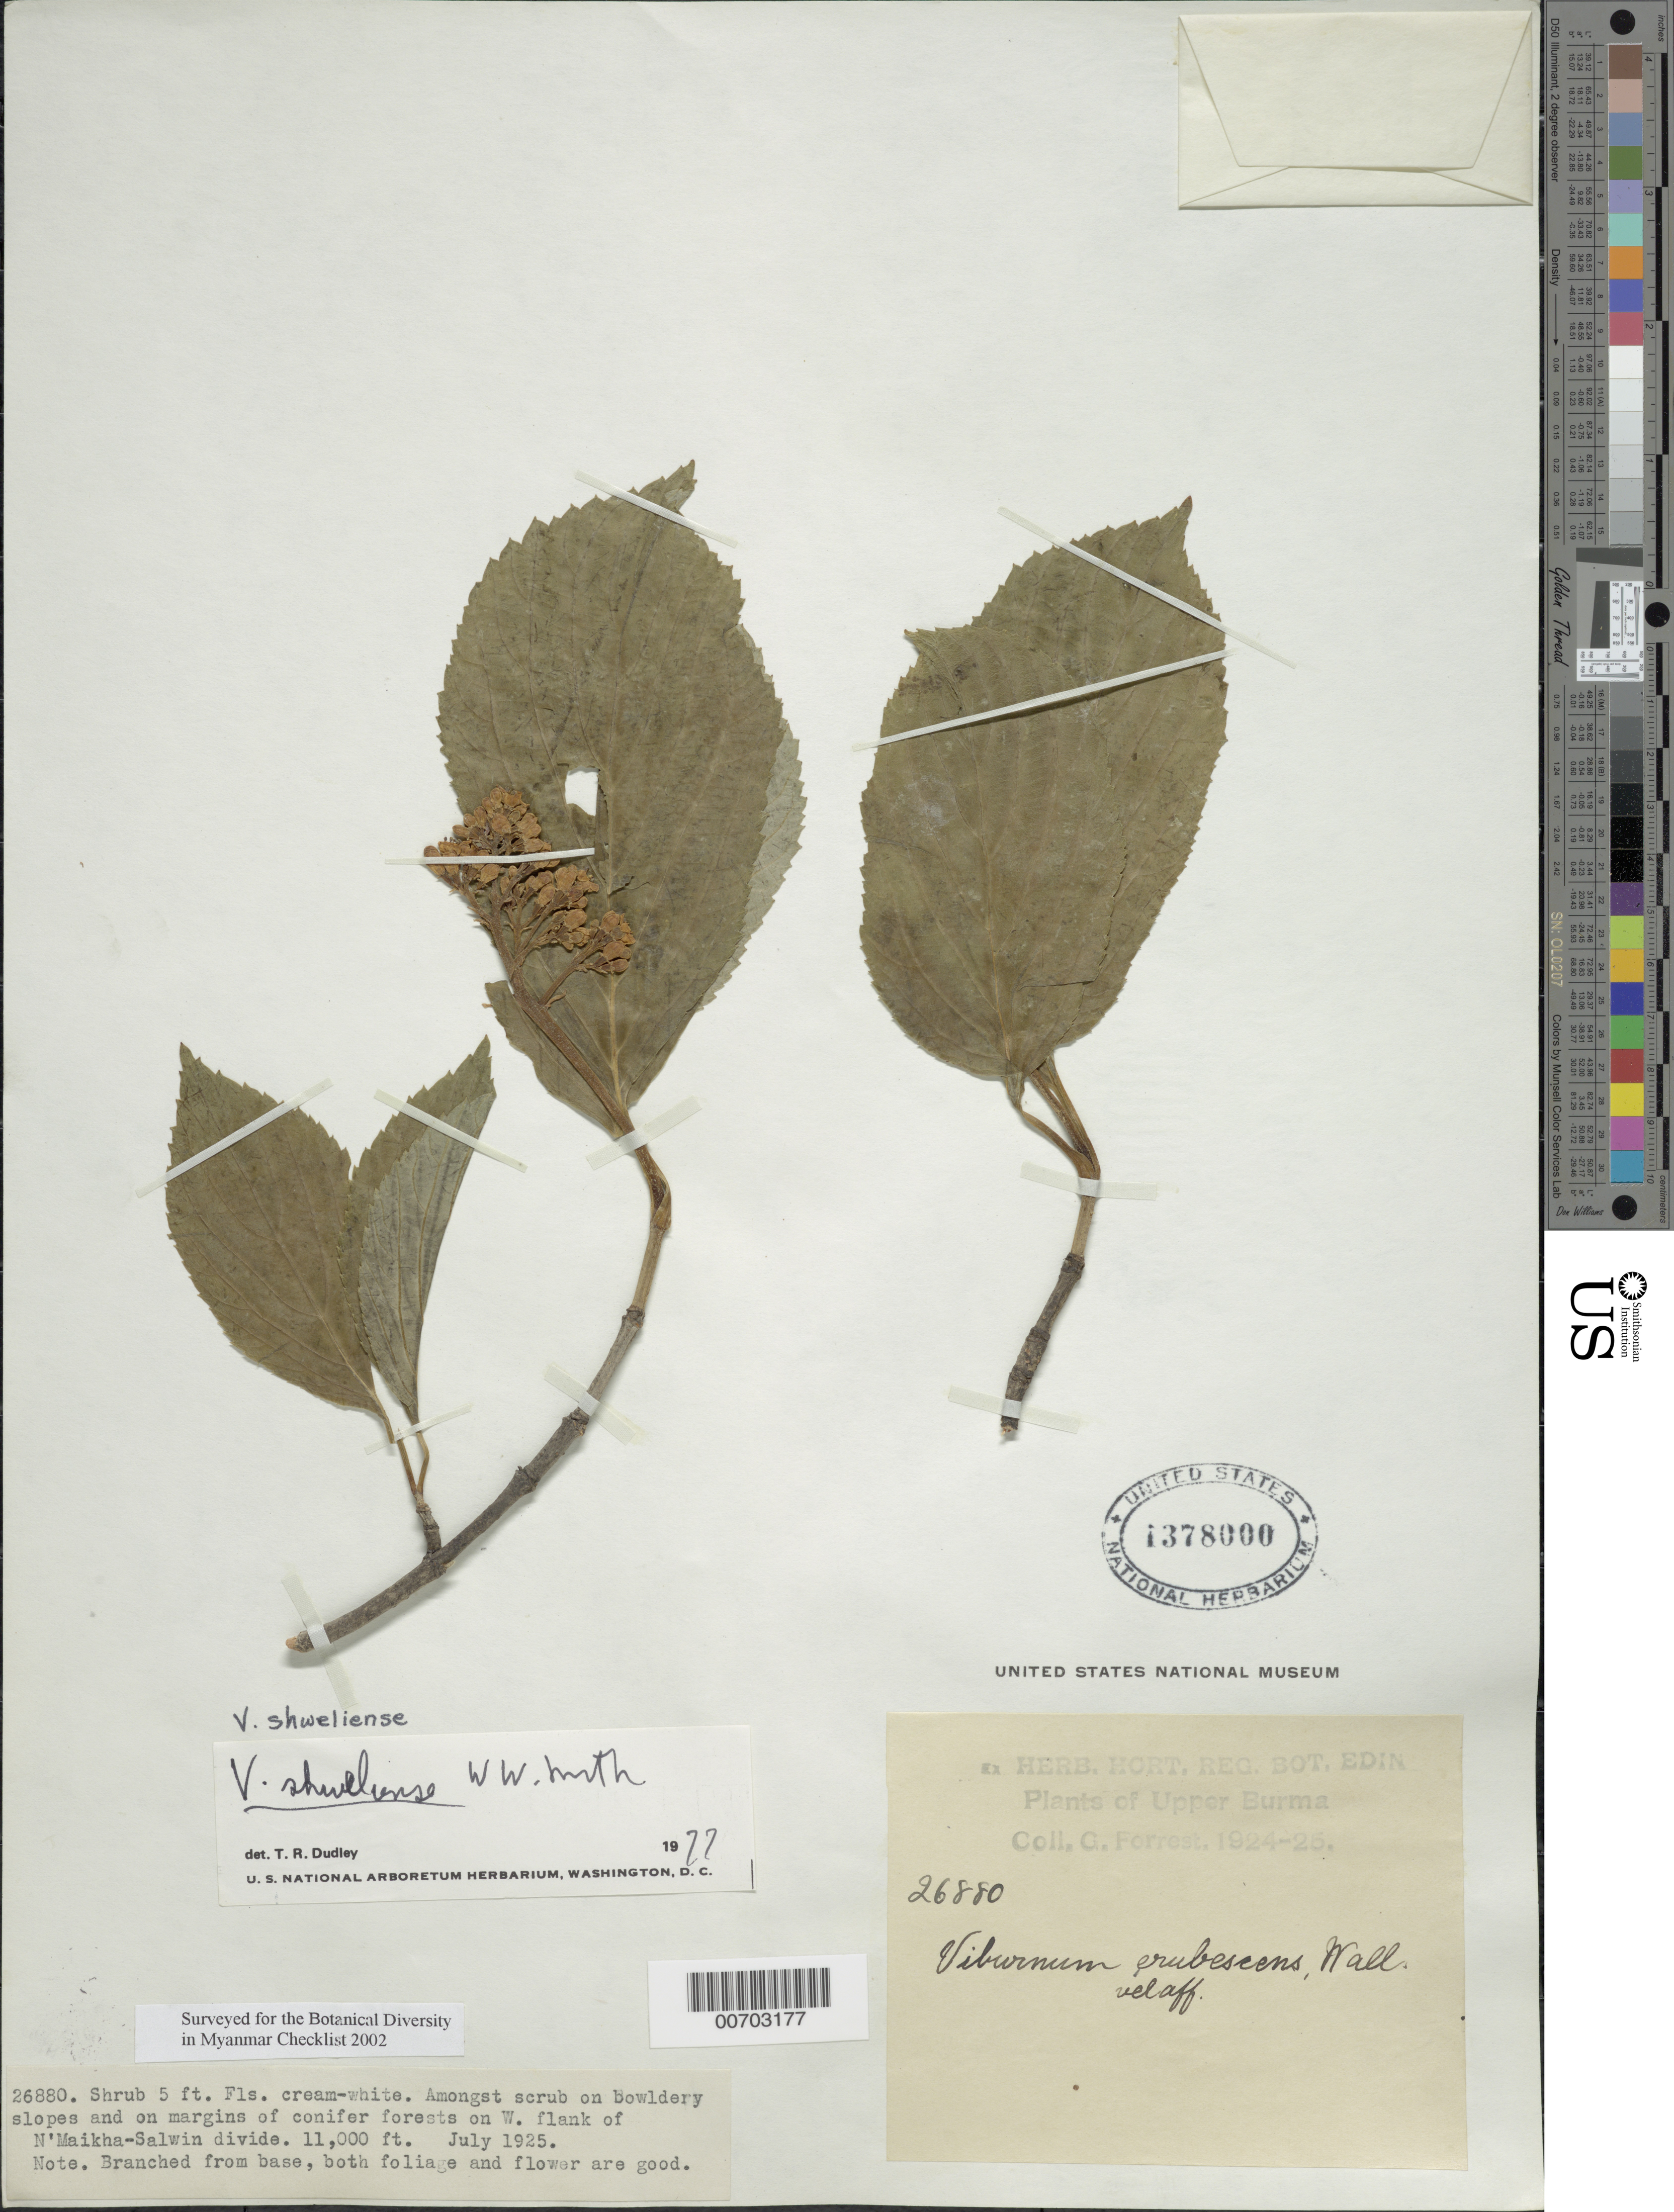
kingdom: Plantae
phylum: Tracheophyta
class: Magnoliopsida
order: Dipsacales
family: Viburnaceae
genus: Viburnum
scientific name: Viburnum shweliense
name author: W.W. Sm.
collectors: G. Forrest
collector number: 26880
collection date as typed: Jul 1925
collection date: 1925-07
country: Myanmar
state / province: Kachin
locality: N'Maikha-Salwin Divide, W flank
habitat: Among scrub on bowldery slopes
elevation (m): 3353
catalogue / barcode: US 1378000